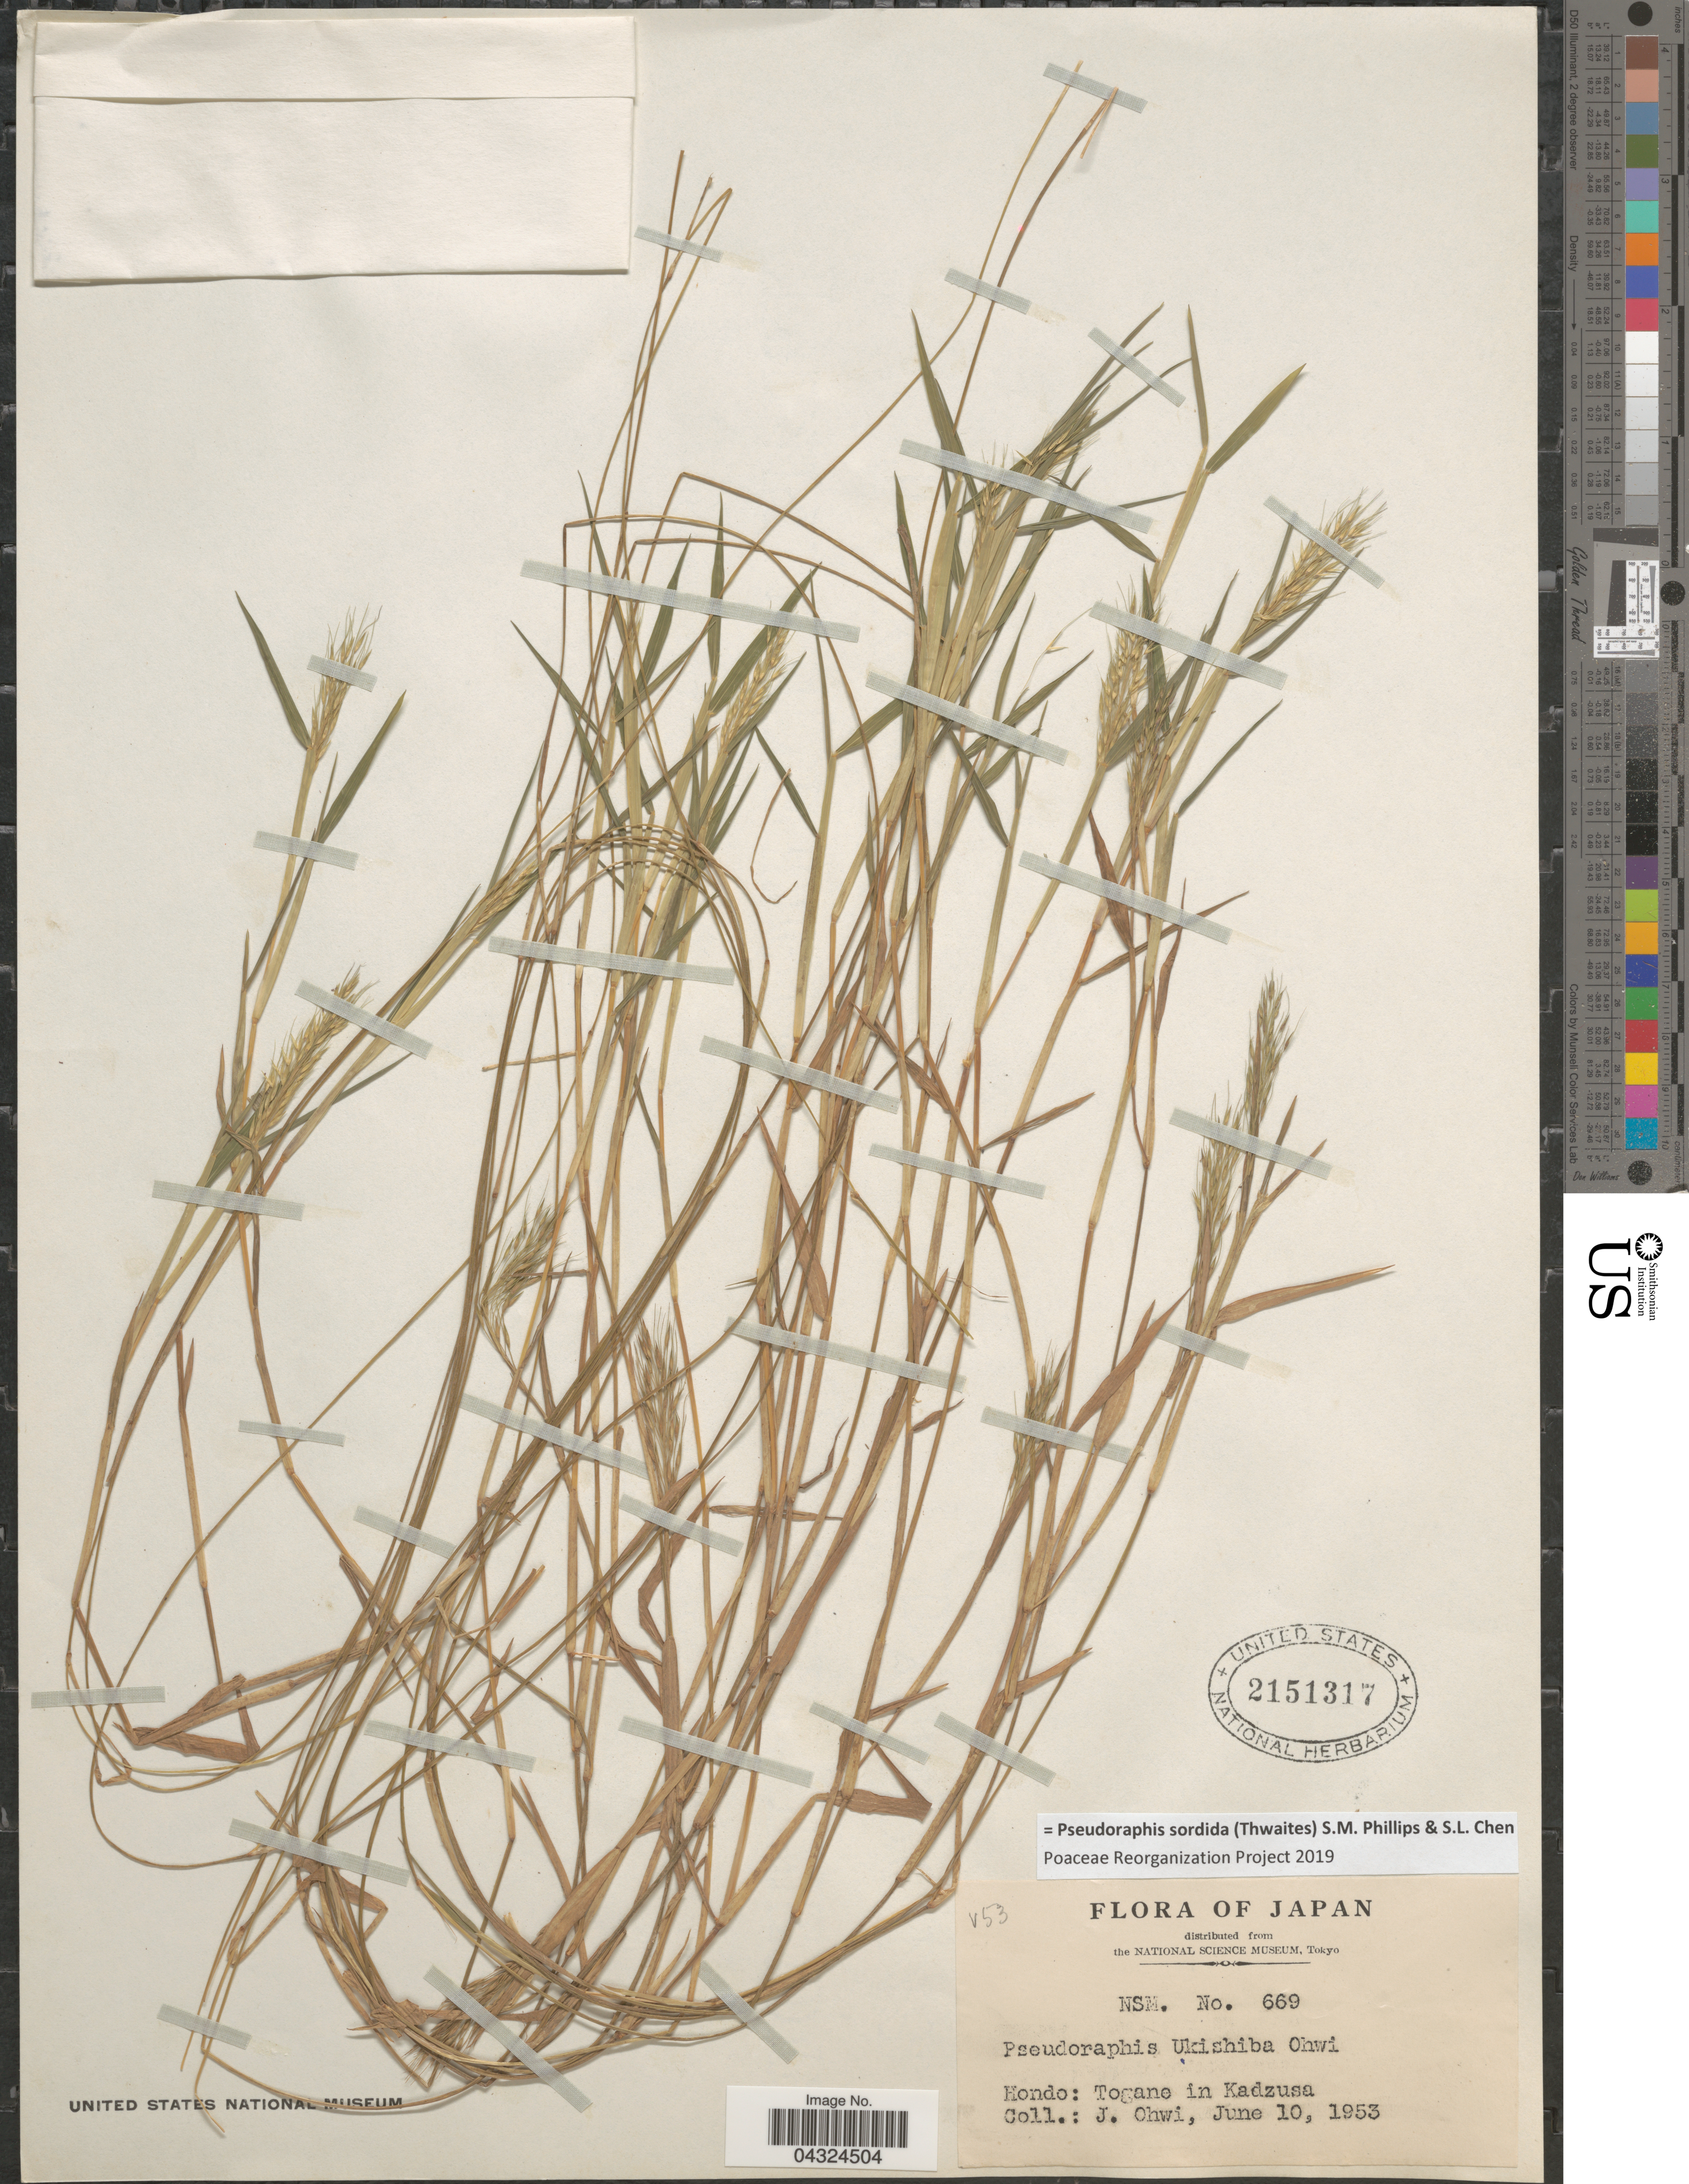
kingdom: Plantae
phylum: Tracheophyta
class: Liliopsida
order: Poales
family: Poaceae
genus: Pseudoraphis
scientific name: Pseudoraphis sordida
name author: (Thwaites) S.M. Phillips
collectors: J. Ohwi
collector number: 669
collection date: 1953-06-10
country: Japan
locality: Hondo: Togane in Kadzusa.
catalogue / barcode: US 2151317